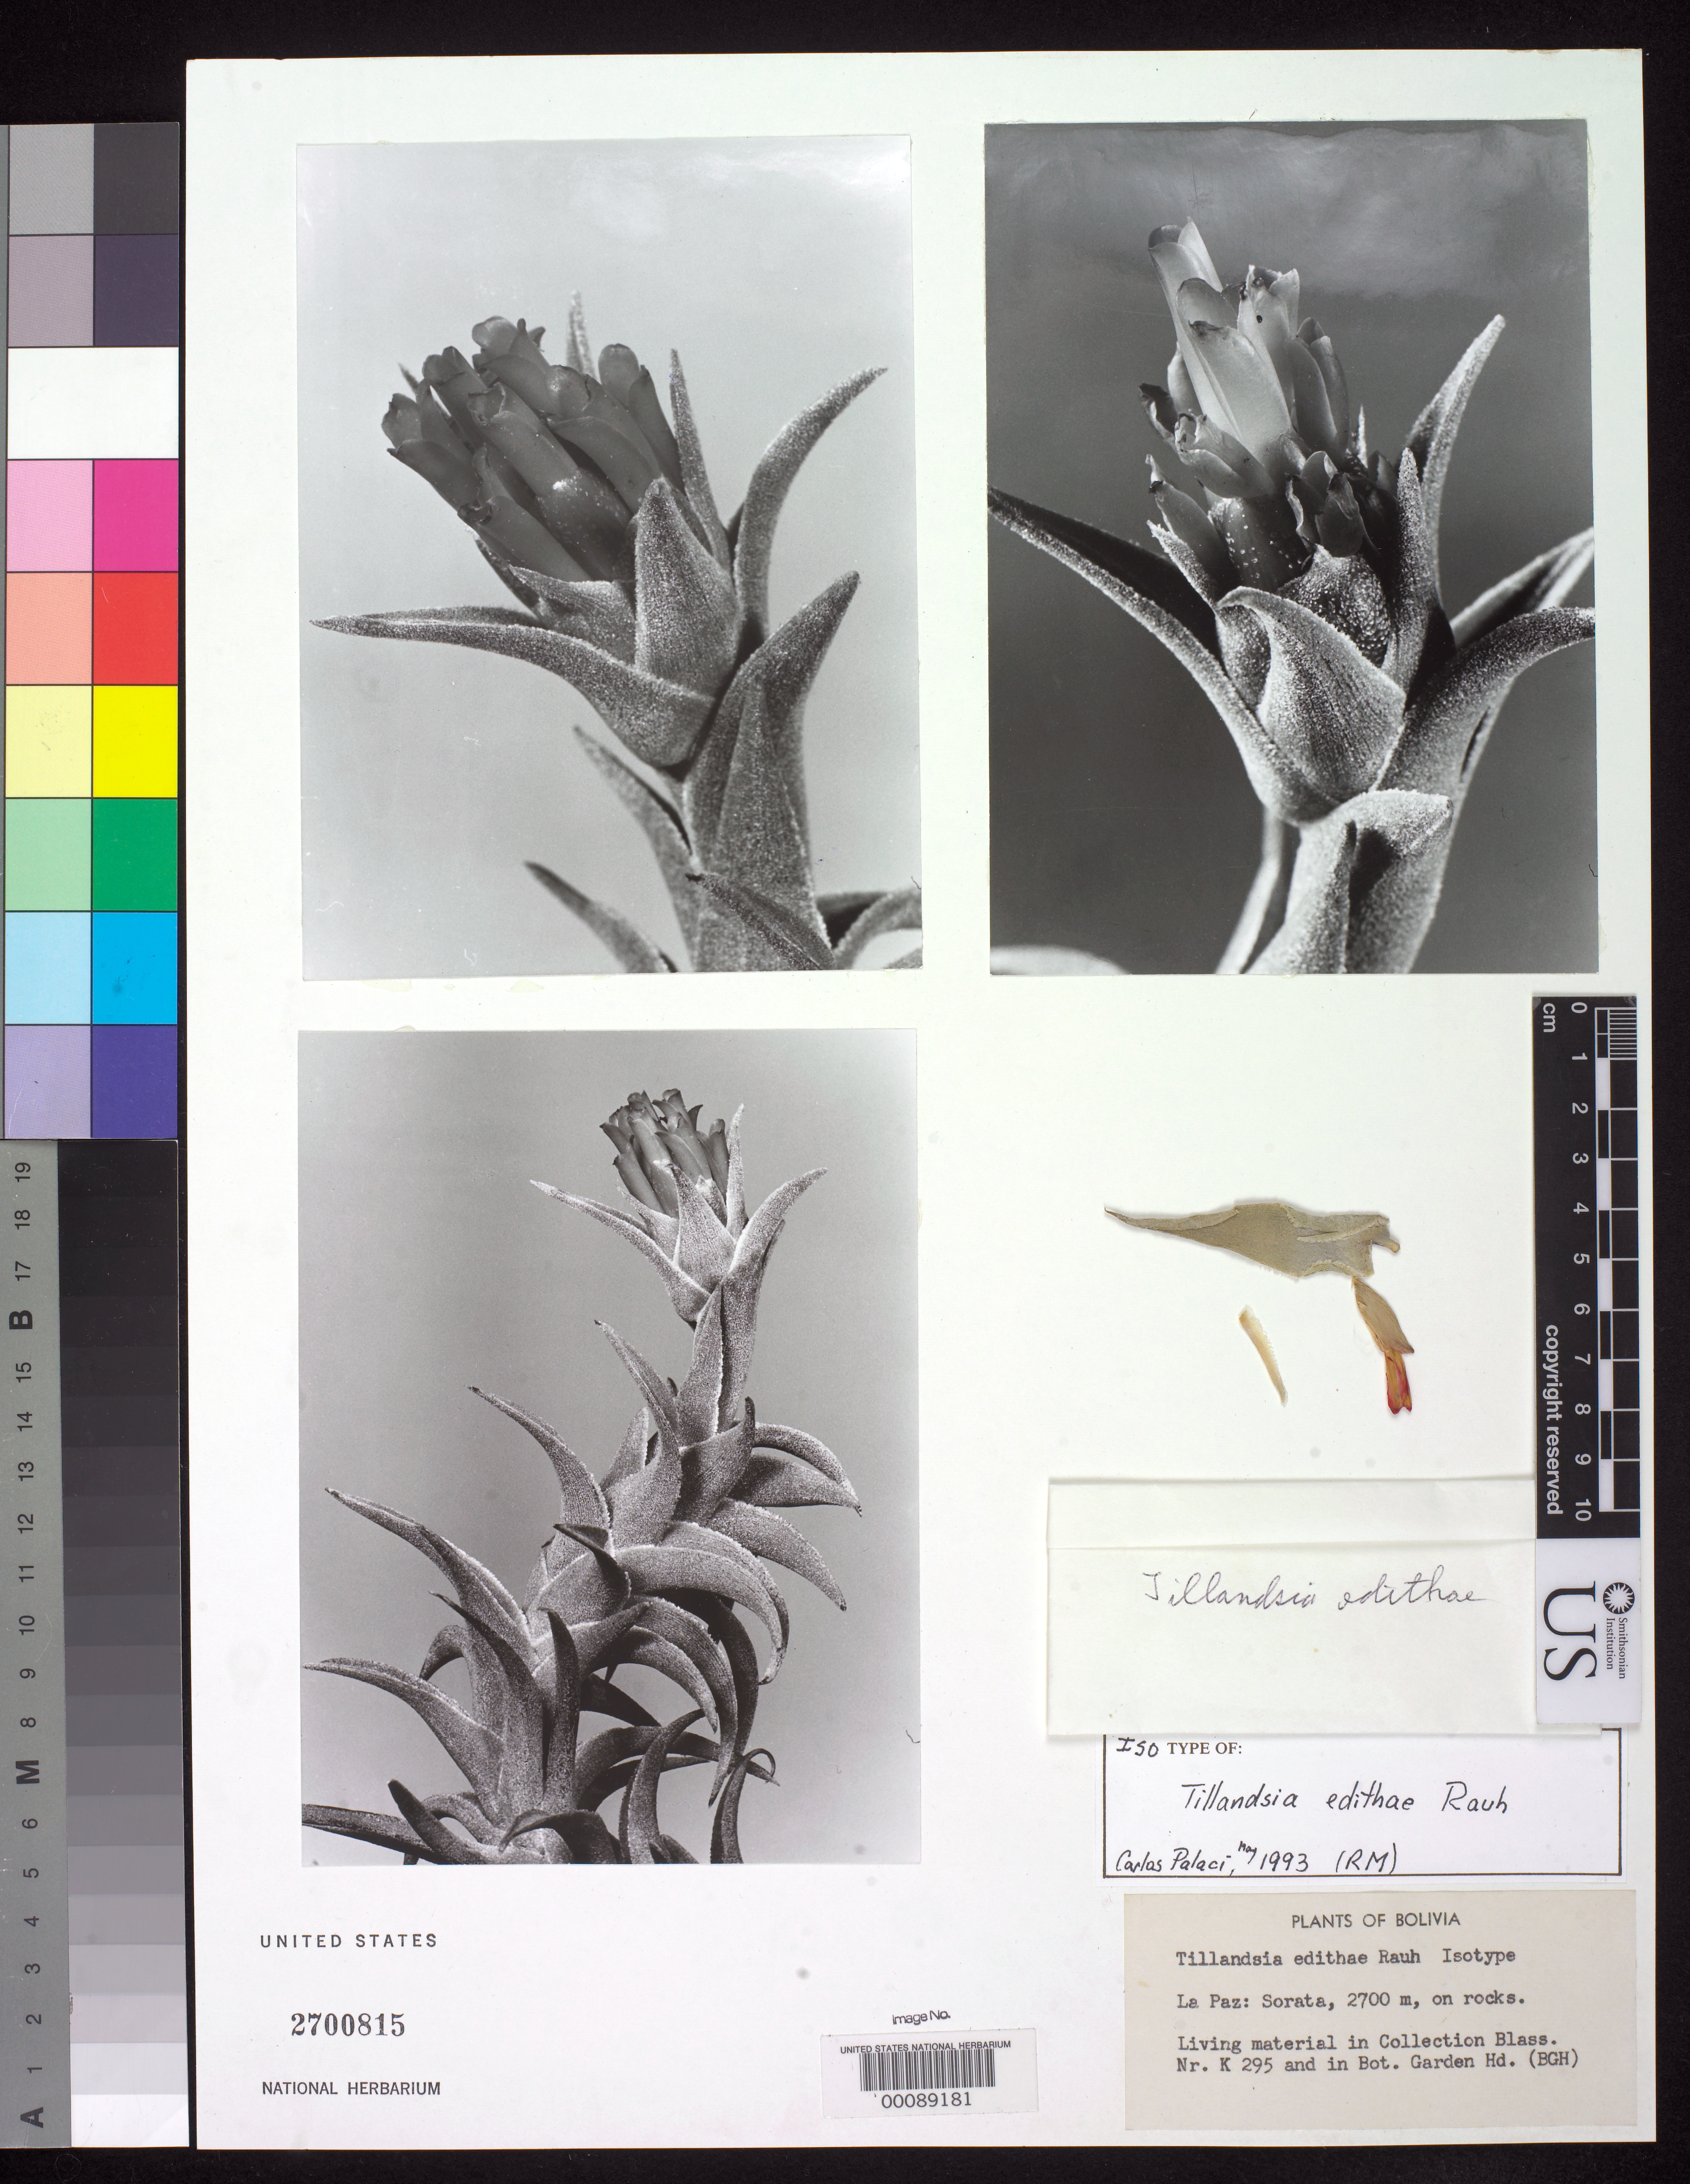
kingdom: Plantae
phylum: Tracheophyta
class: Liliopsida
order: Poales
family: Bromeliaceae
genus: Tillandsia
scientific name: Tillandsia edithae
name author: Rauh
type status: Isotype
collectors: A. Blass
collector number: K 295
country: Bolivia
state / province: La Paz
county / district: Larecaja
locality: Sorata.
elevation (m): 2700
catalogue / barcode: US 2700815